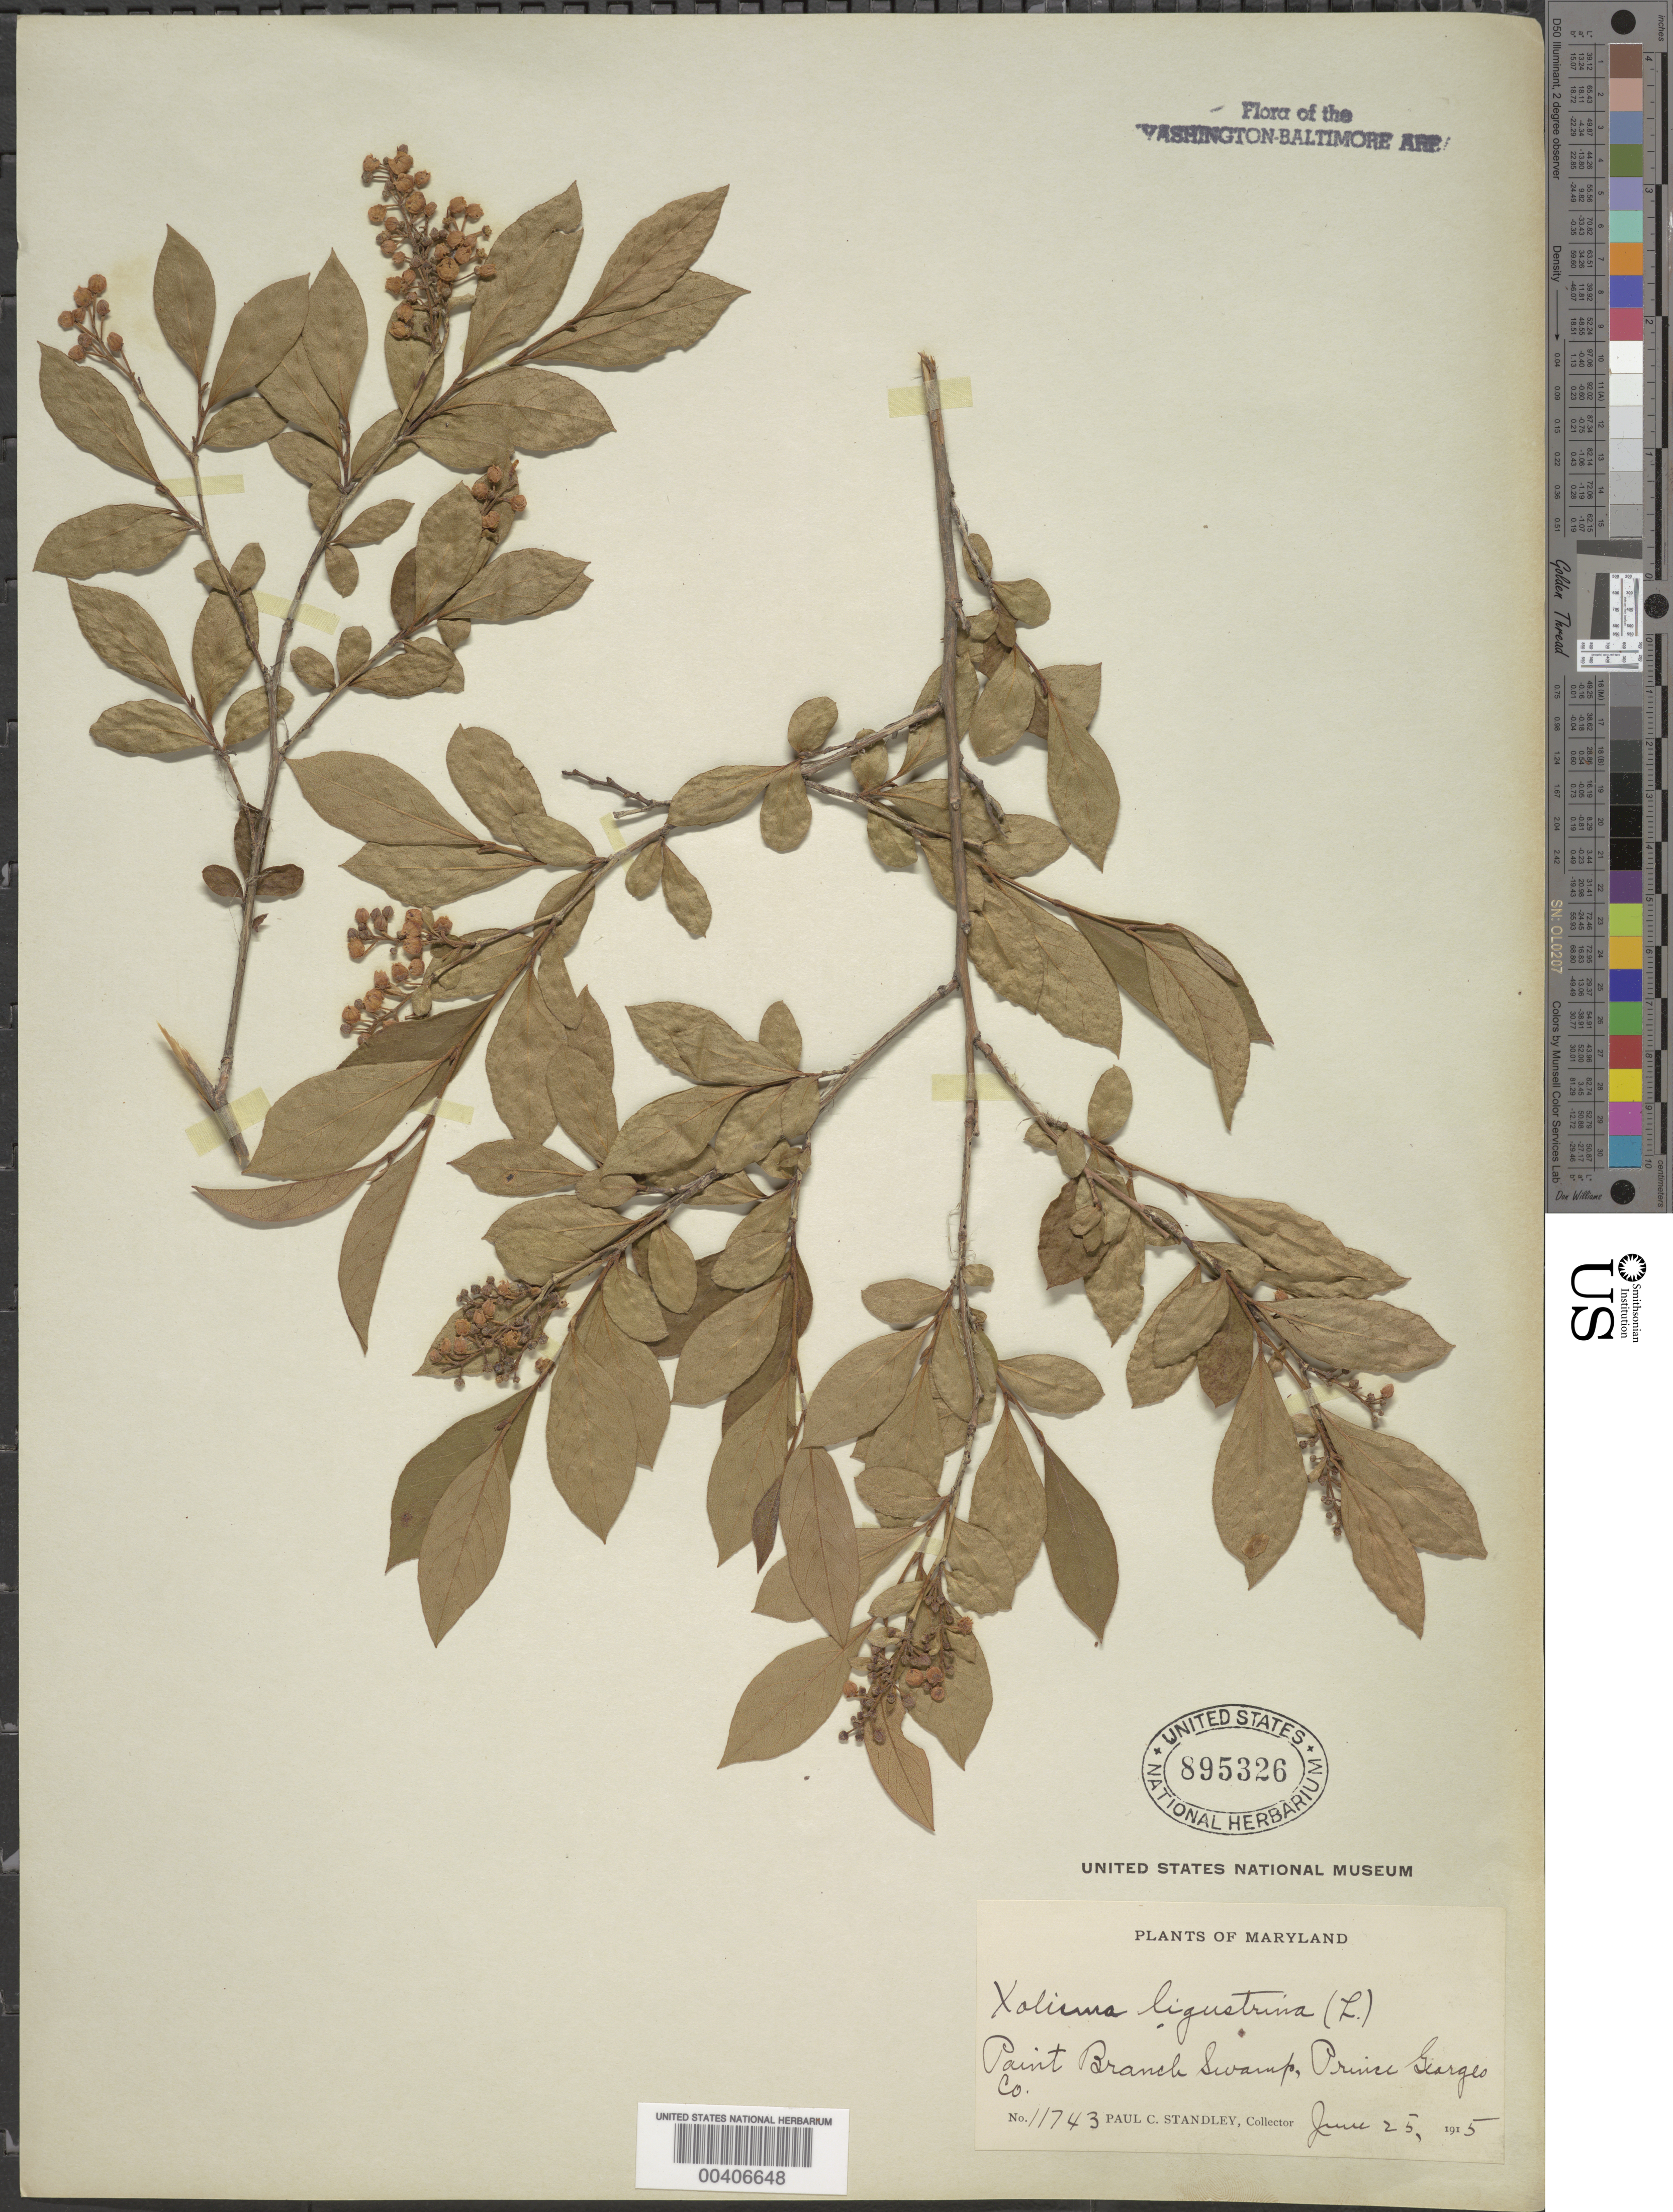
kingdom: Plantae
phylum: Tracheophyta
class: Magnoliopsida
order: Ericales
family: Ericaceae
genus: Lyonia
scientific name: Lyonia ligustrina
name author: (L.) DC.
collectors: P. C. Standley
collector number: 11743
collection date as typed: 25 Jun 1915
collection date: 1915-06-25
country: United States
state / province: Maryland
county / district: Prince George's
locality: Paint Branch Swamp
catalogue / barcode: US 895326